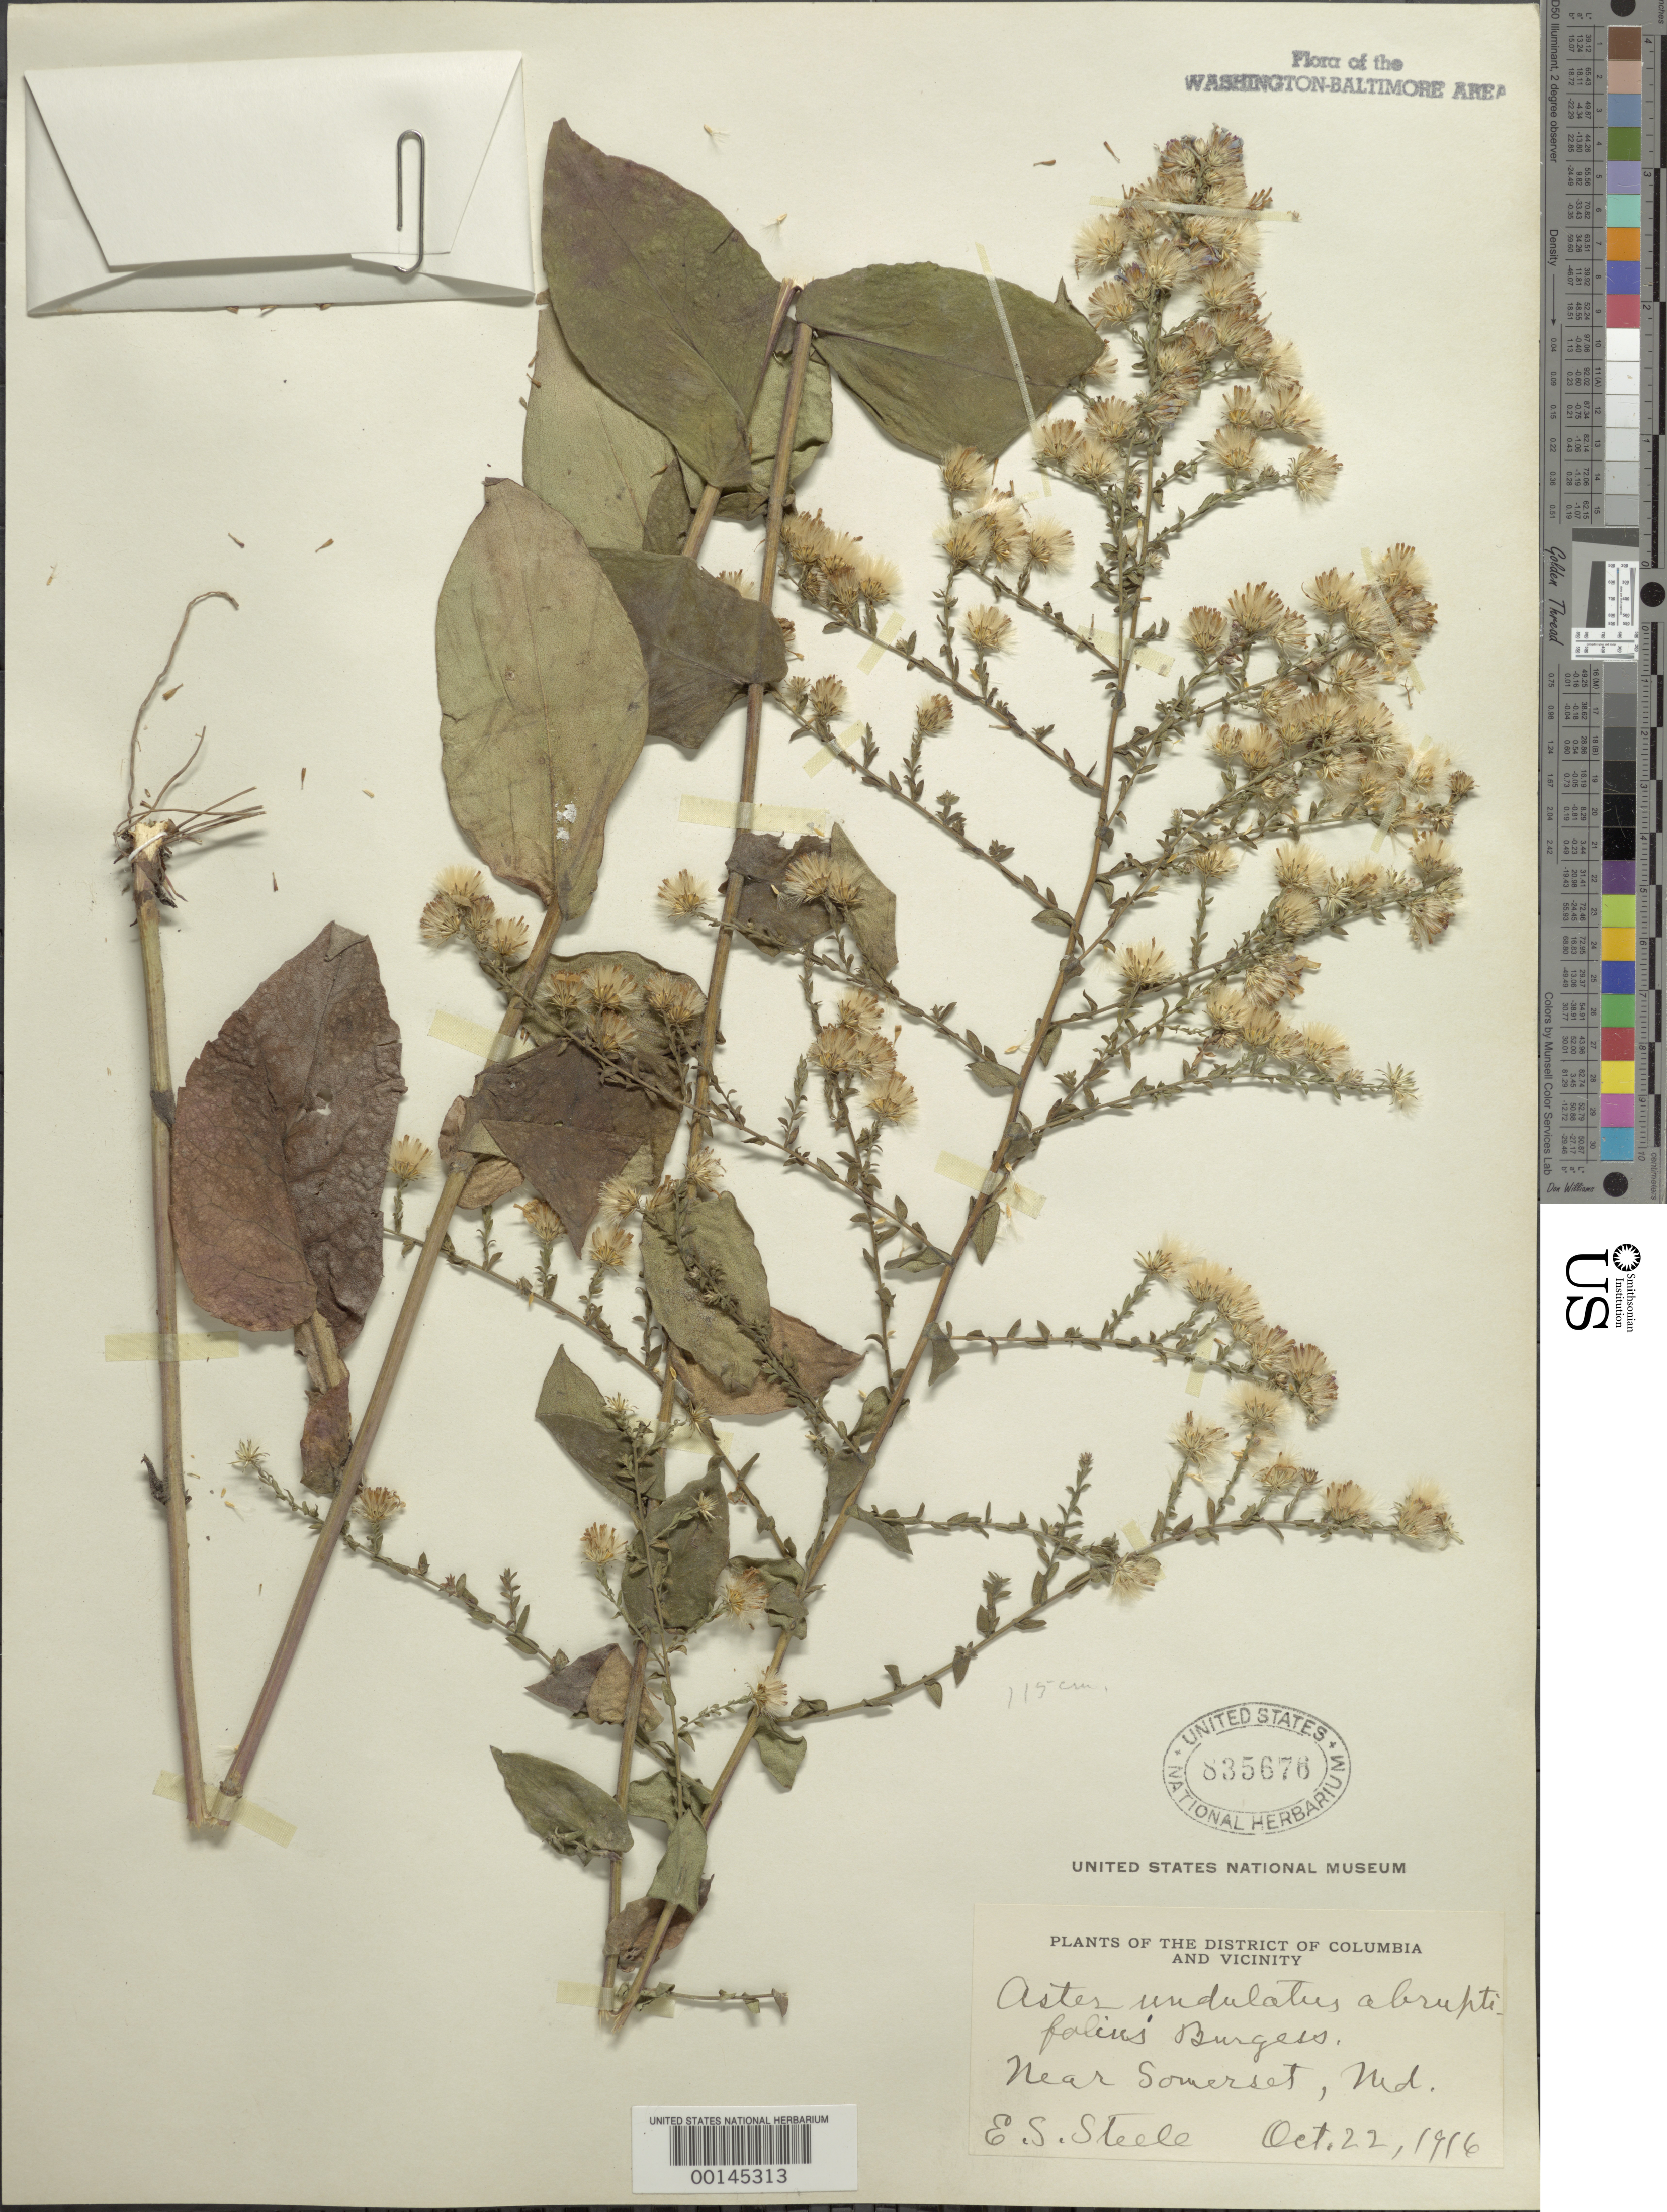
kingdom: Plantae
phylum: Tracheophyta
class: Magnoliopsida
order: Asterales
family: Asteraceae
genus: Symphyotrichum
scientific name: Symphyotrichum undulatum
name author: (L.) G.L. Nesom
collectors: E. Steele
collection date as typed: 22 Oct 1916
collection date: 1916-10-22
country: United States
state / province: Maryland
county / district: Montgomery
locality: Near Somerset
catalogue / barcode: US 835676